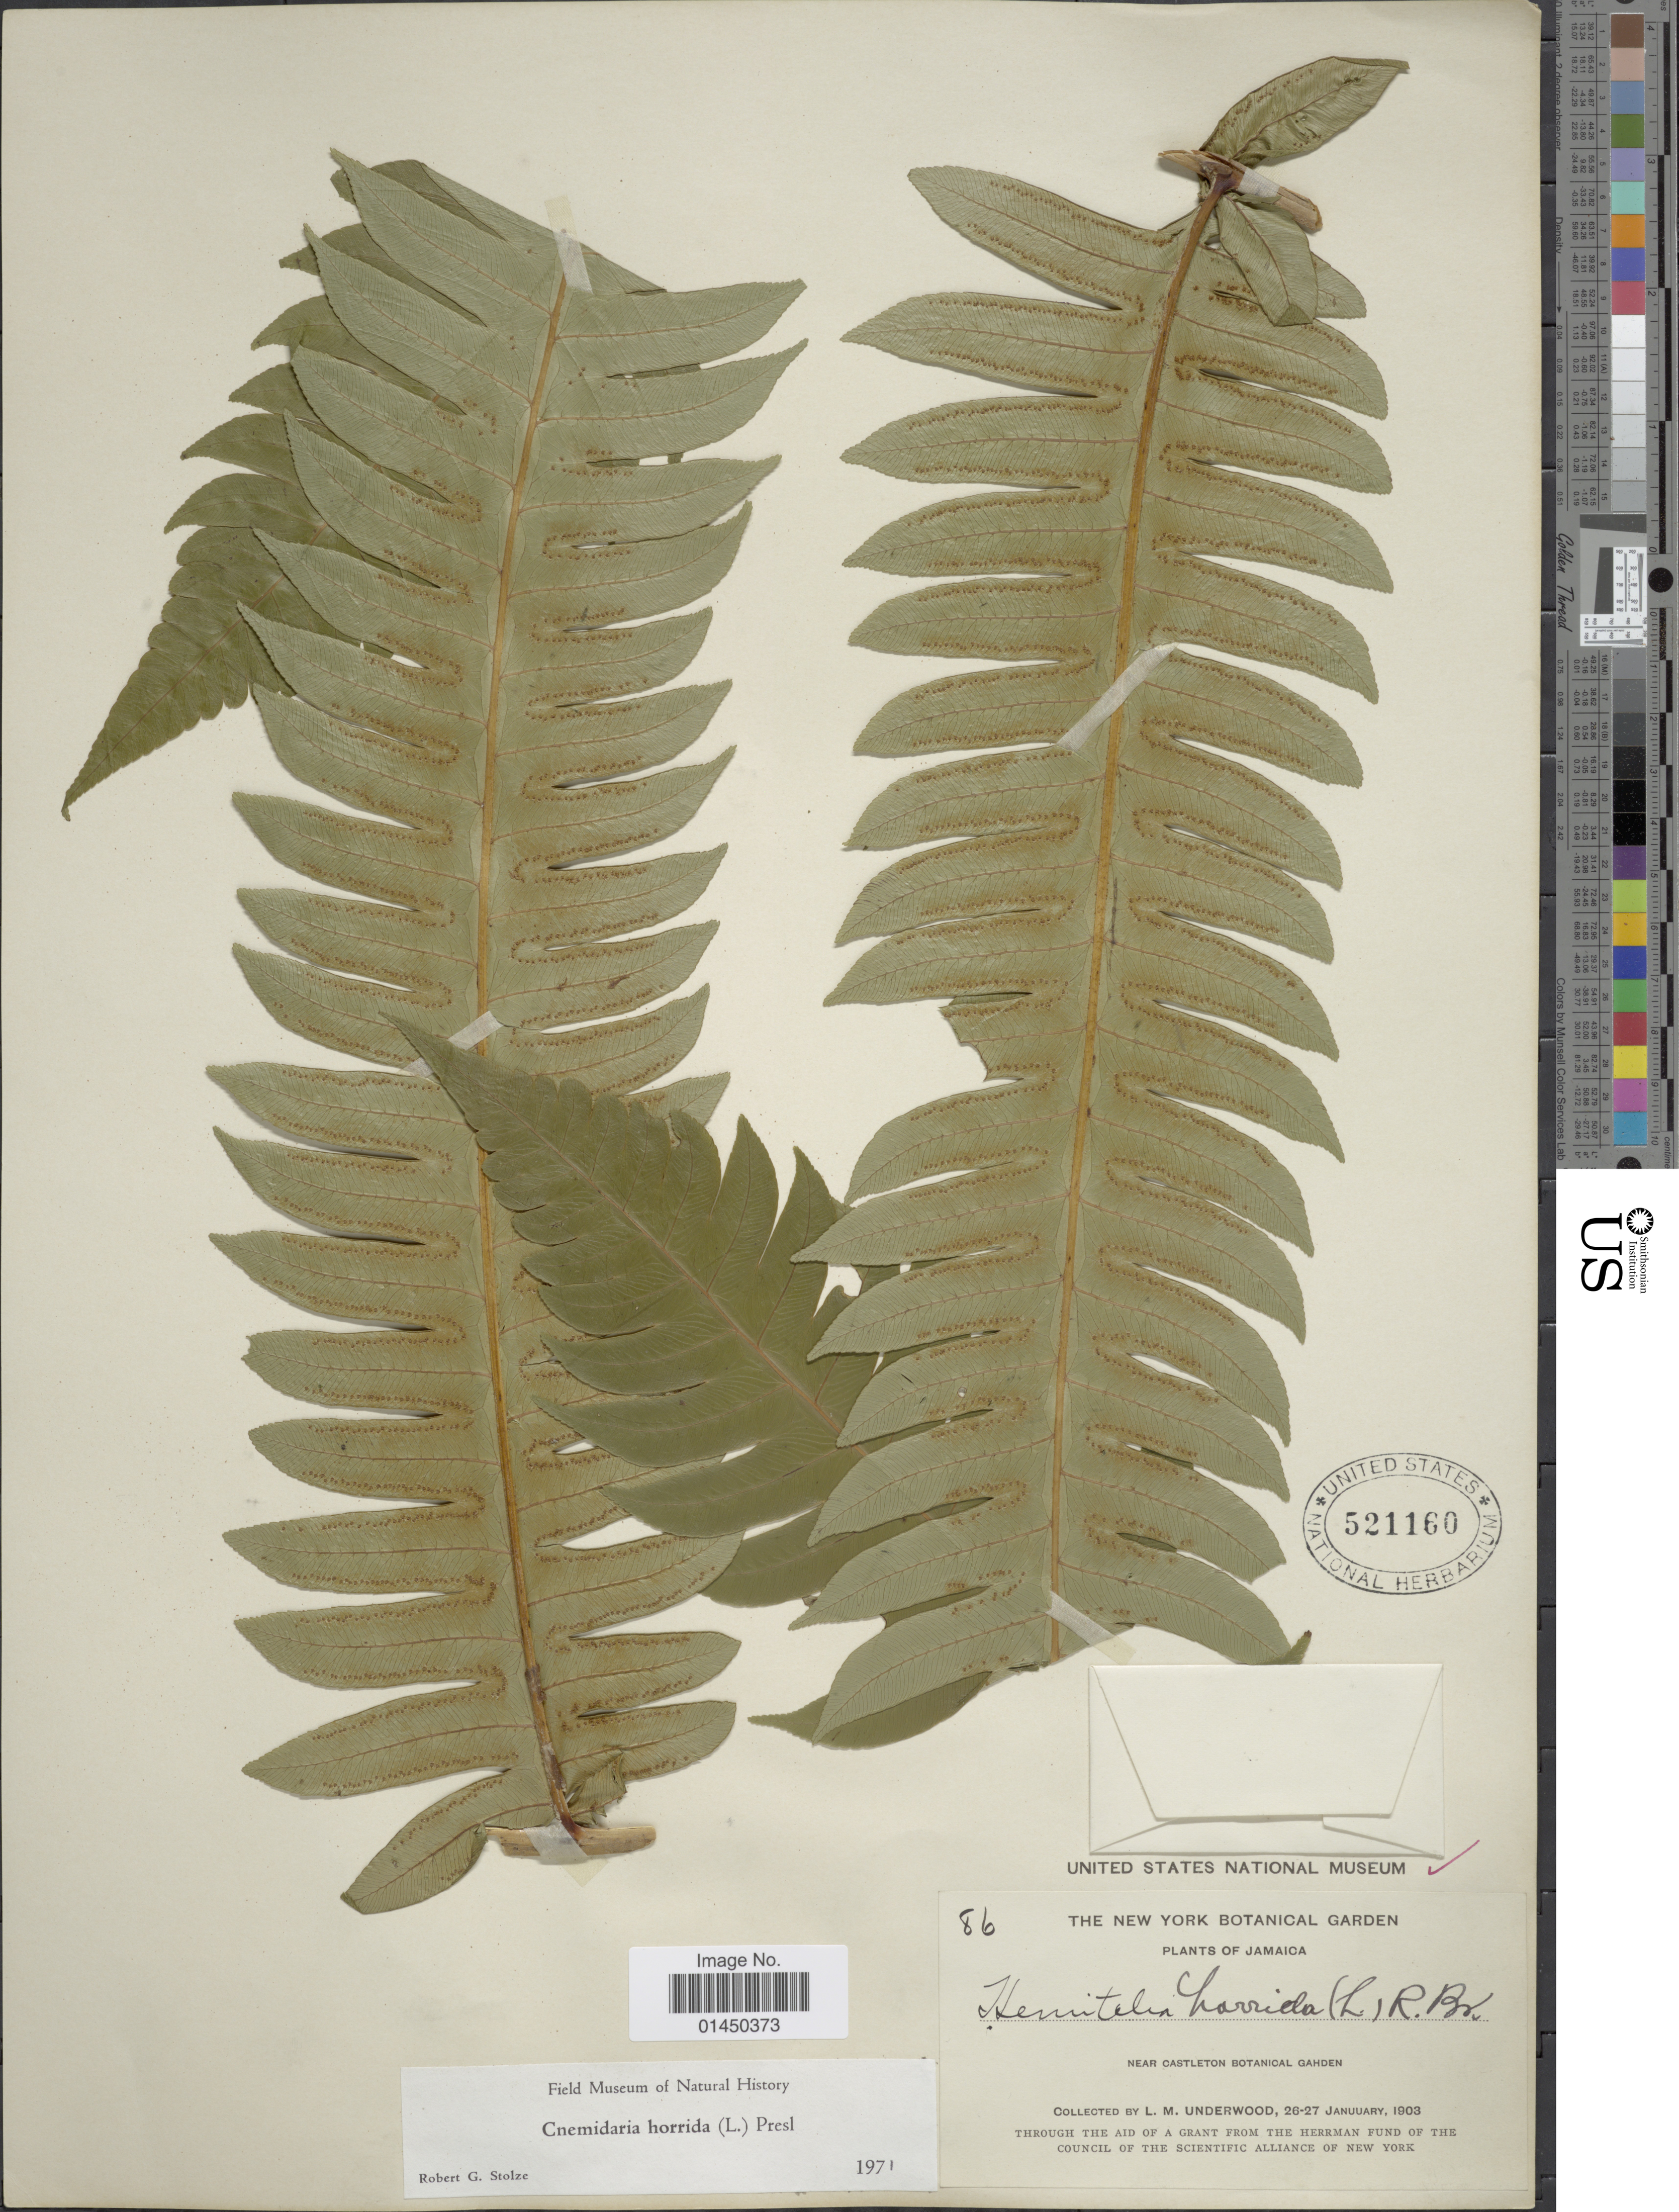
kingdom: Plantae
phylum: Tracheophyta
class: Polypodiopsida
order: Cyatheales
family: Cyatheaceae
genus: Cyathea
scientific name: Cyathea horrida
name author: (L.) Sm.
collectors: L. M. Underwood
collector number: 86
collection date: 1903-01-26/1903-01-27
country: Jamaica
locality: Near Castleton Botanical Garden.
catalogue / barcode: US 521160